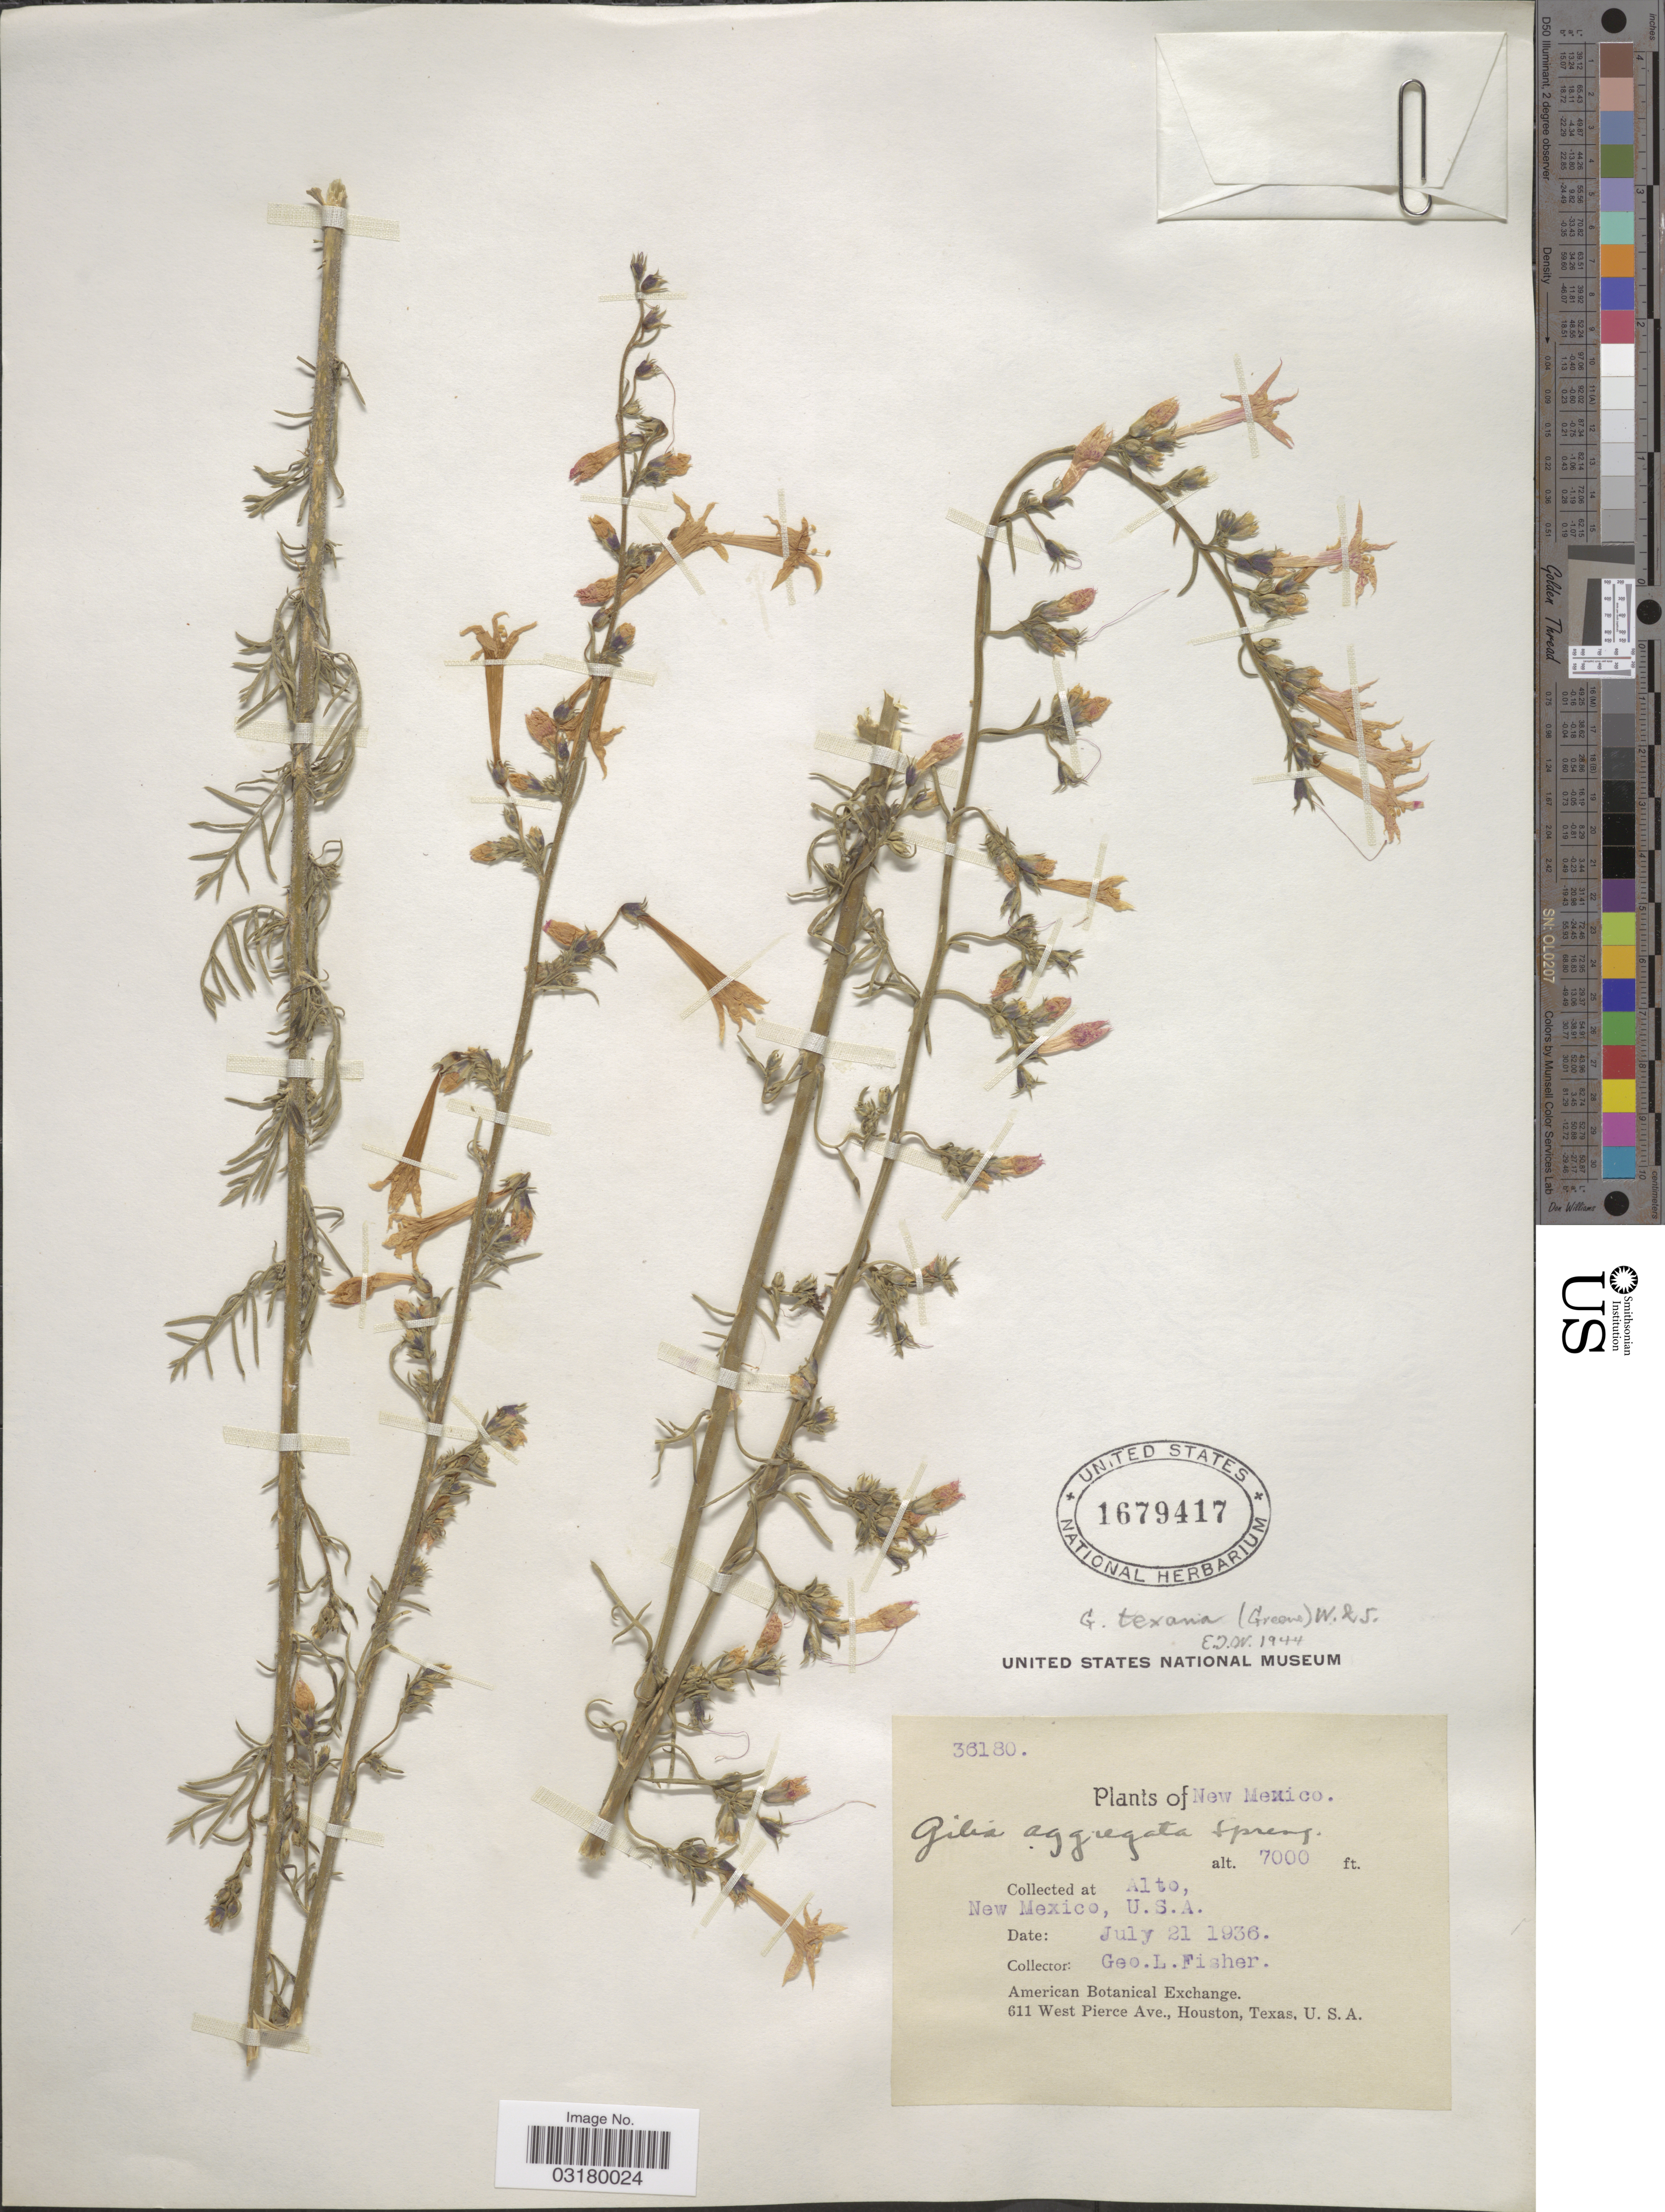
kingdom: Plantae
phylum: Tracheophyta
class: Magnoliopsida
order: Ericales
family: Polemoniaceae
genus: Ipomopsis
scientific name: Ipomopsis aggregata subsp. formosissima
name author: (Greene) Wherry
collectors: G. L. Fisher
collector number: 36180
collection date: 1936-07-21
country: United States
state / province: New Mexico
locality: Alto.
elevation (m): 2134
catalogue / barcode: US 1679417